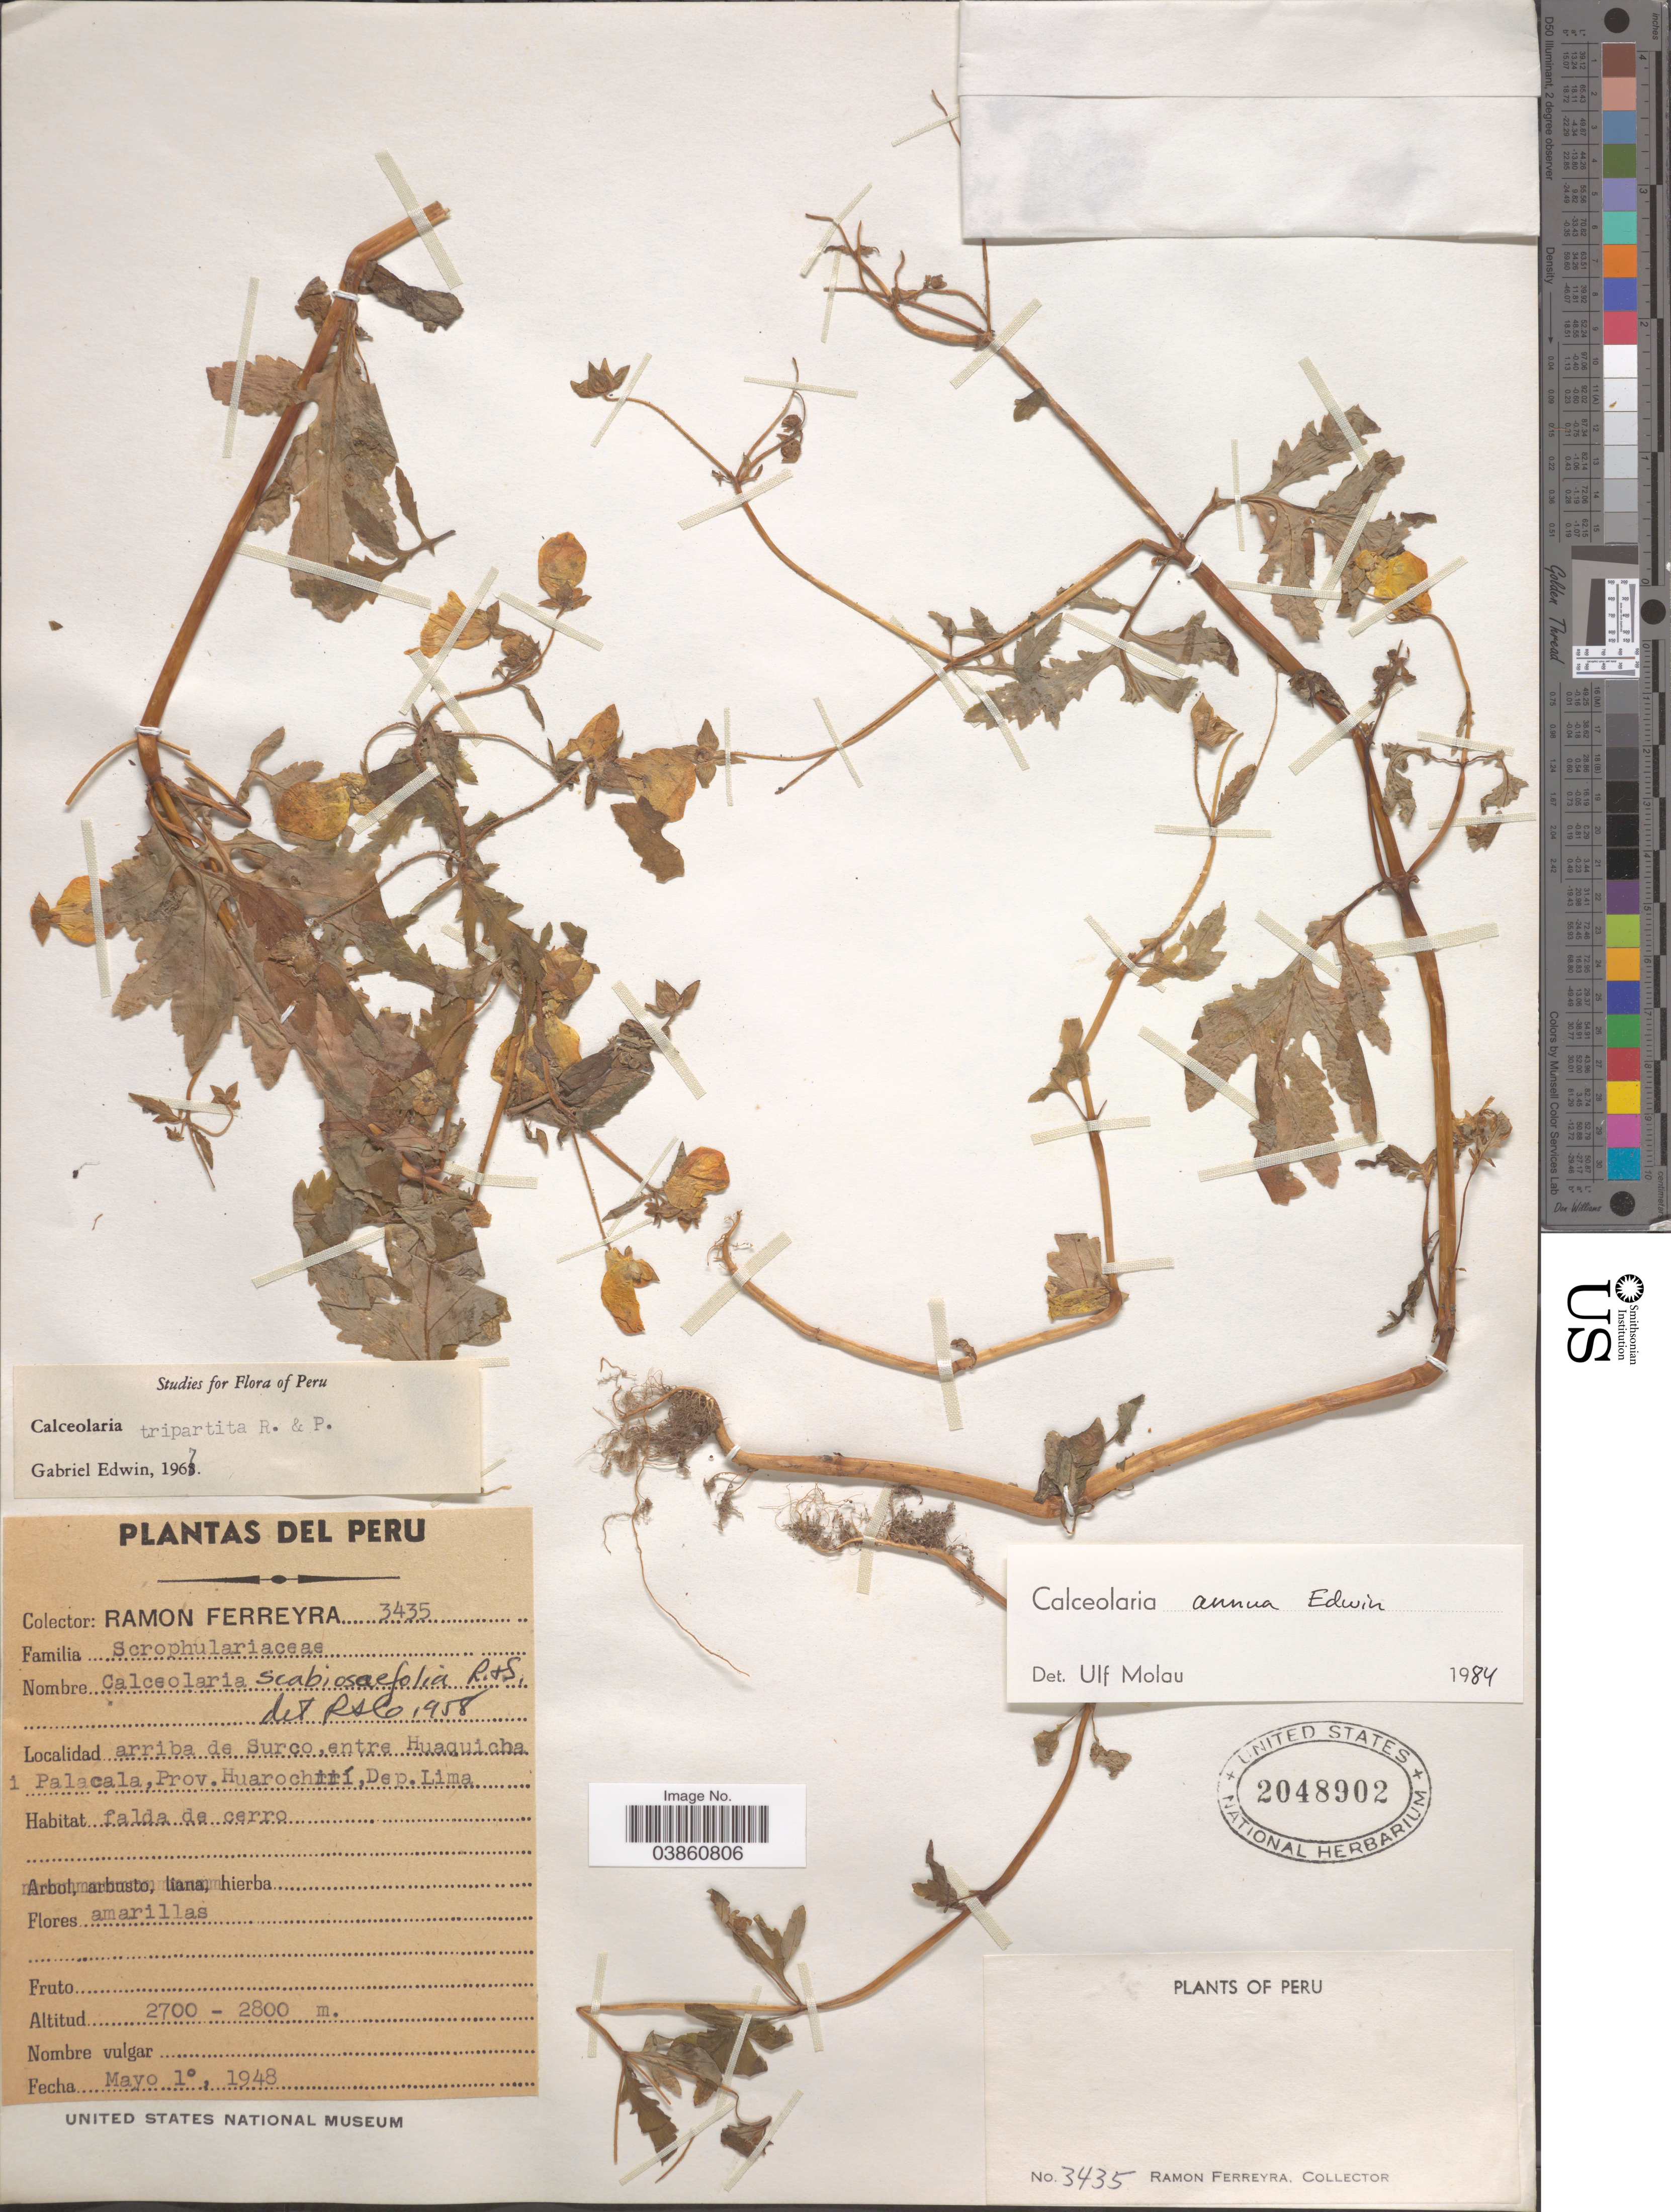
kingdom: Plantae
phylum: Tracheophyta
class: Magnoliopsida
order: Lamiales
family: Calceolariaceae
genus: Calceolaria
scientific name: Calceolaria annua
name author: Edwin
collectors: R. A. Ferreyra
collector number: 3435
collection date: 1948-05-01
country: Peru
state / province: Lima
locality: Arriba de Surco, entre Huaquicha i Palacala, Prov. Huarochirí, Dep. Lima.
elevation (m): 2700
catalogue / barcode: US 2048902